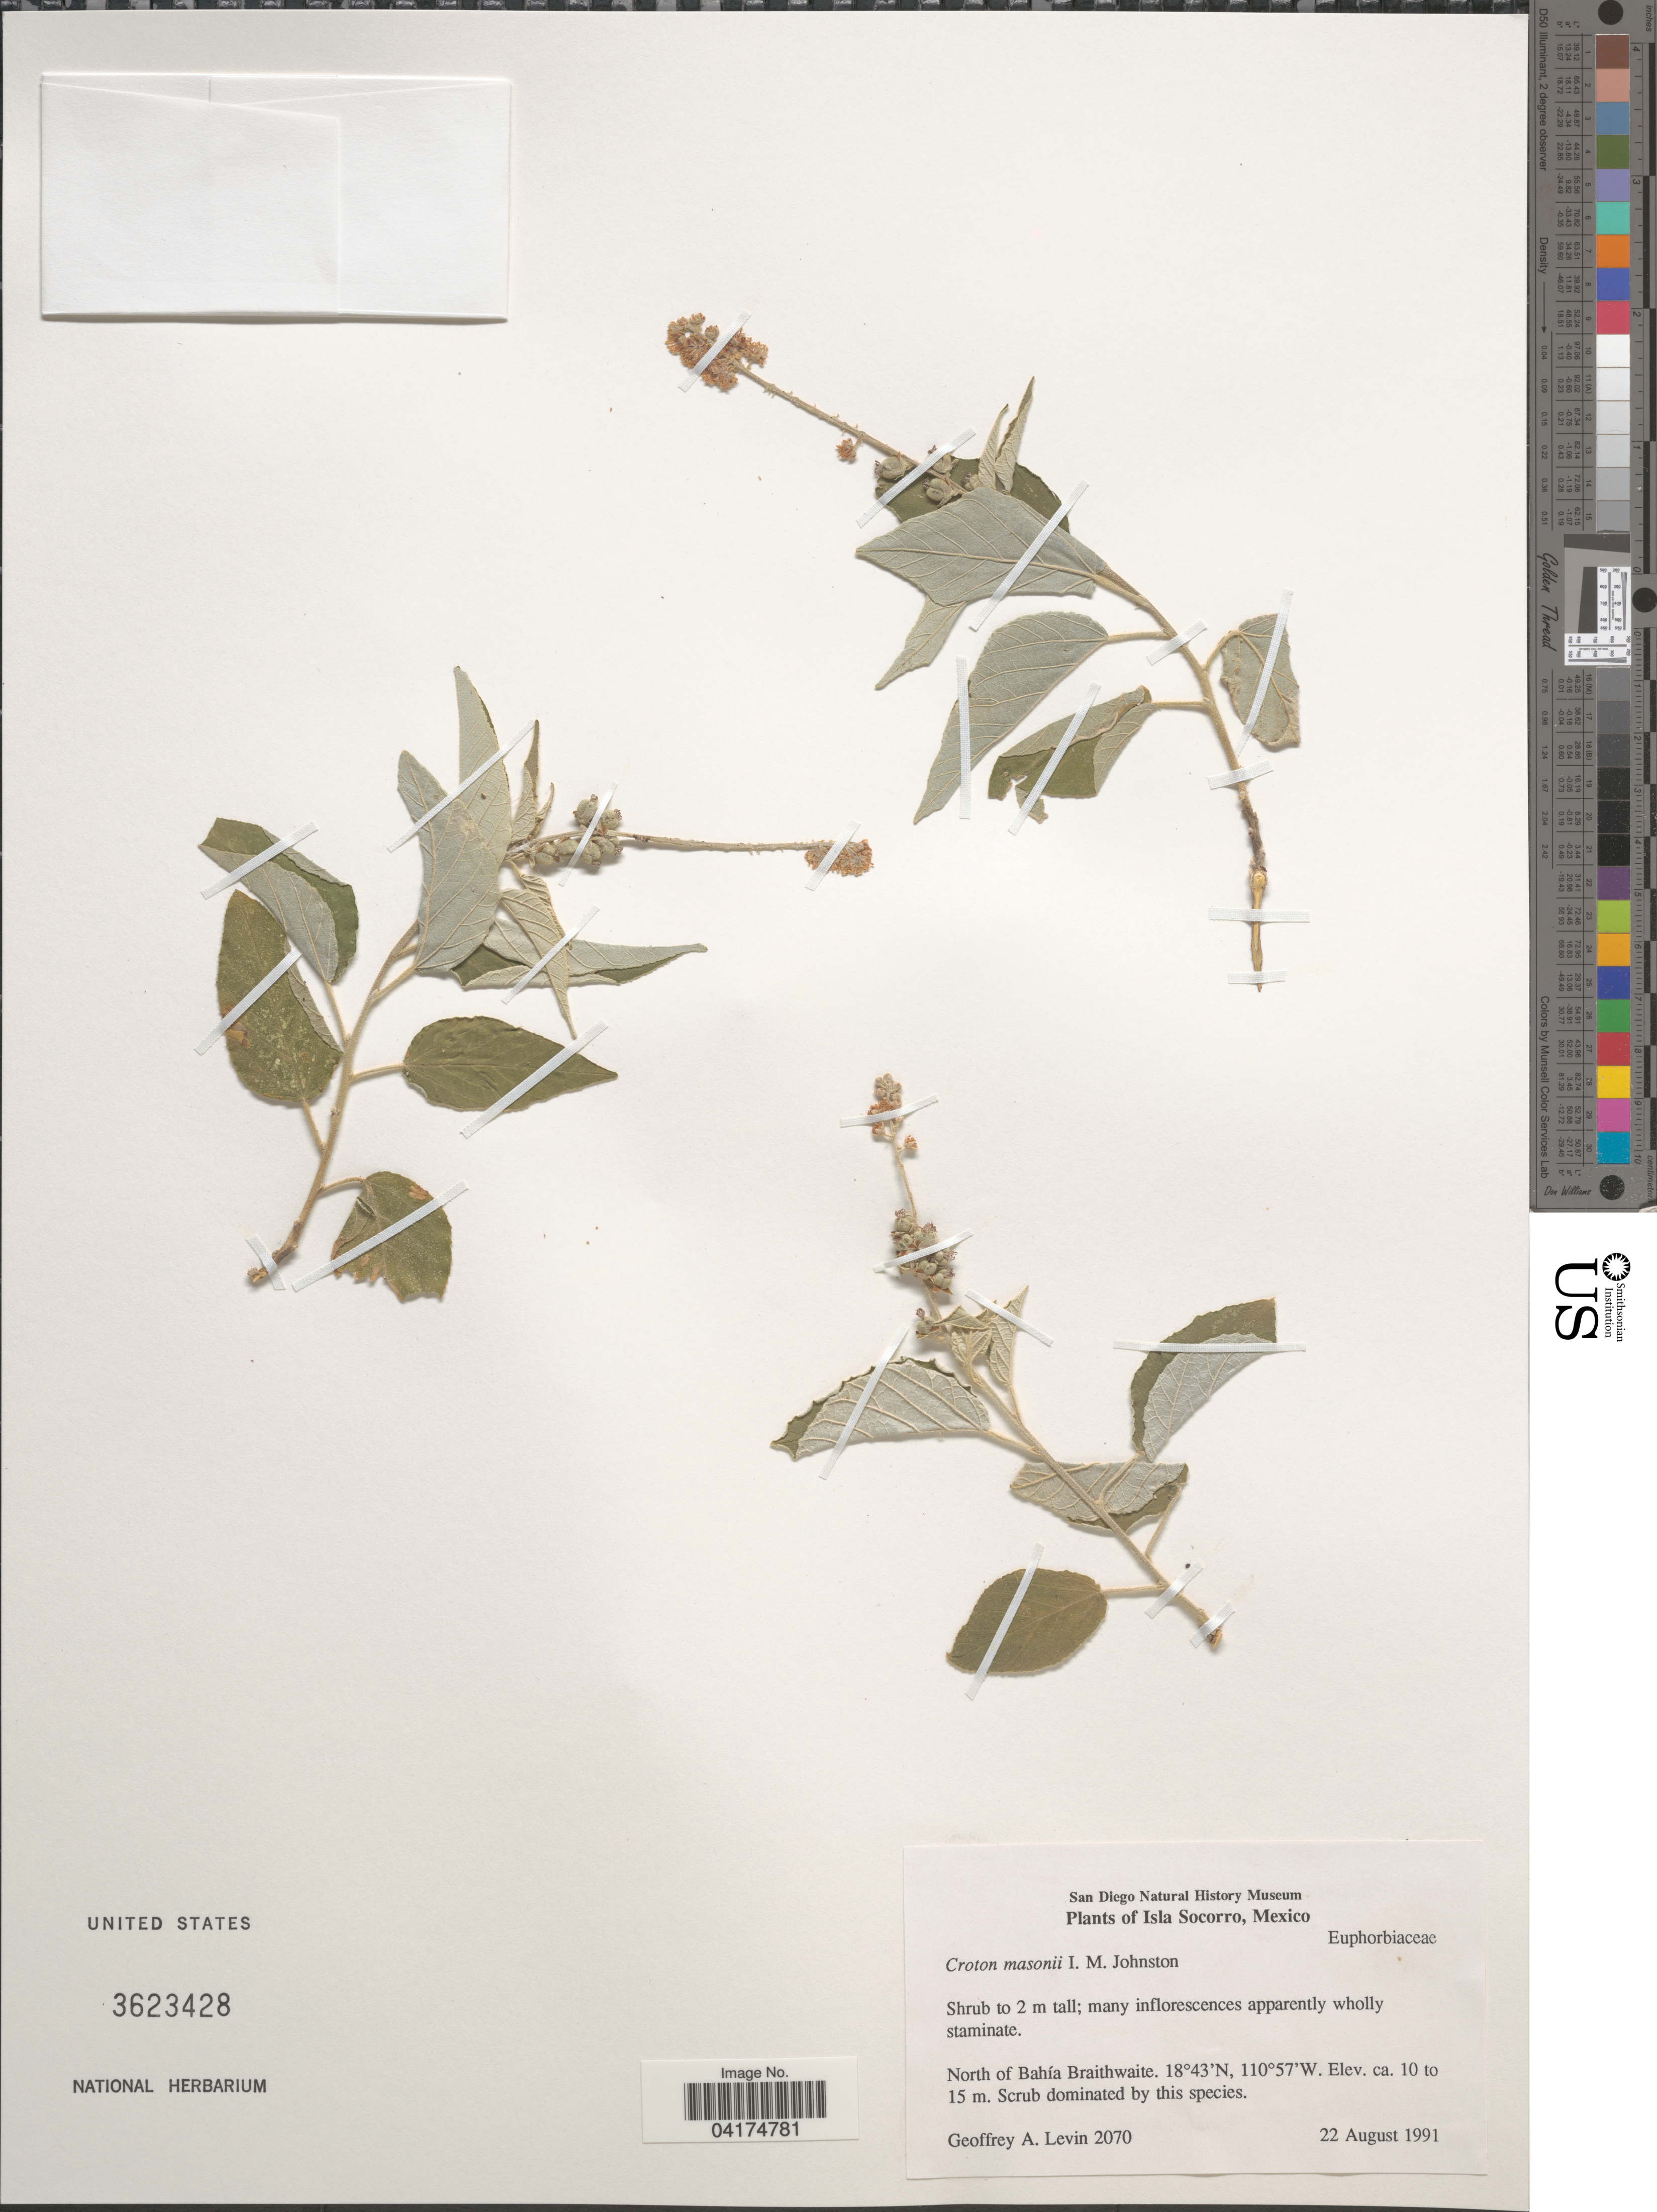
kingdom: Plantae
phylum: Tracheophyta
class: Magnoliopsida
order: Malpighiales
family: Euphorbiaceae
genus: Croton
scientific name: Croton masonii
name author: I.M. Johnst.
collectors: G. Levin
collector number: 2070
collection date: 1991-08-22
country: Mexico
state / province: Colima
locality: Isla Socorro. North of Bahía Braithwaite.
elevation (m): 10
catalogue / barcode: US 3623428